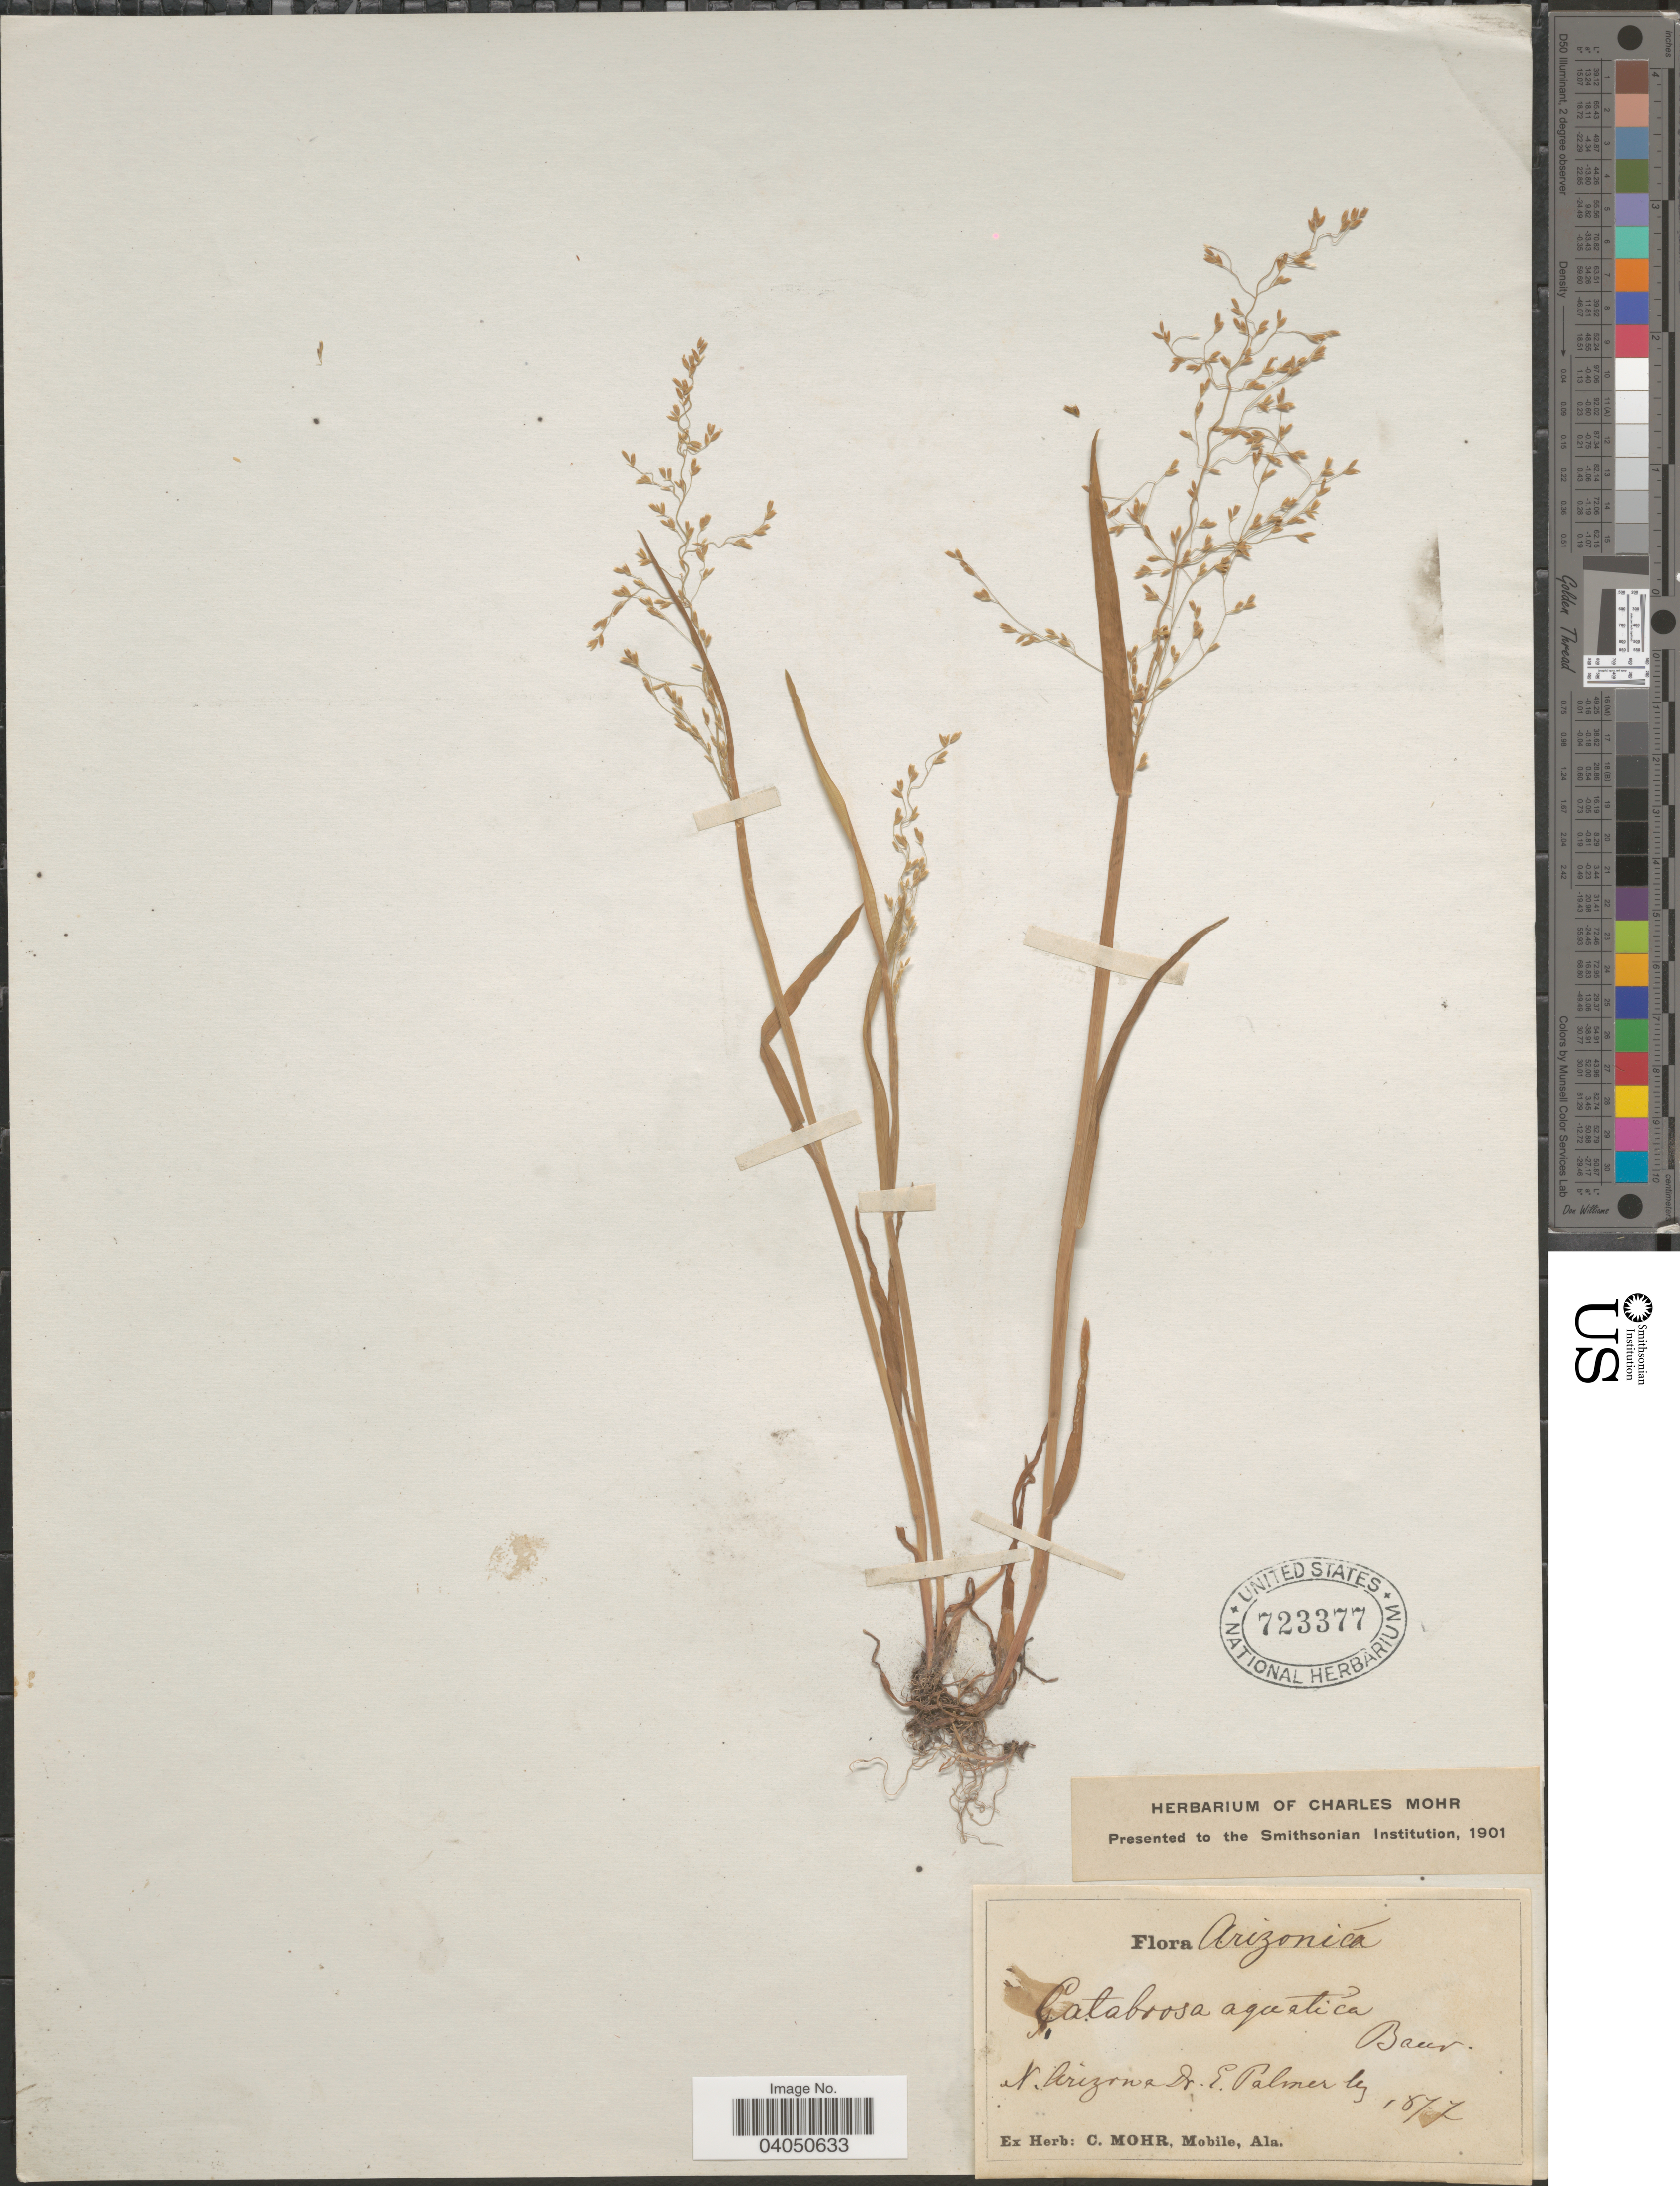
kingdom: Plantae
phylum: Tracheophyta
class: Liliopsida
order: Poales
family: Poaceae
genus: Catabrosa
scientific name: Catabrosa aquatica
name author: (L.) P. Beauv.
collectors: E. Palmer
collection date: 1877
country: United States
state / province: Arizona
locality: Arizonicá. N. Arizona.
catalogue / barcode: US 723377